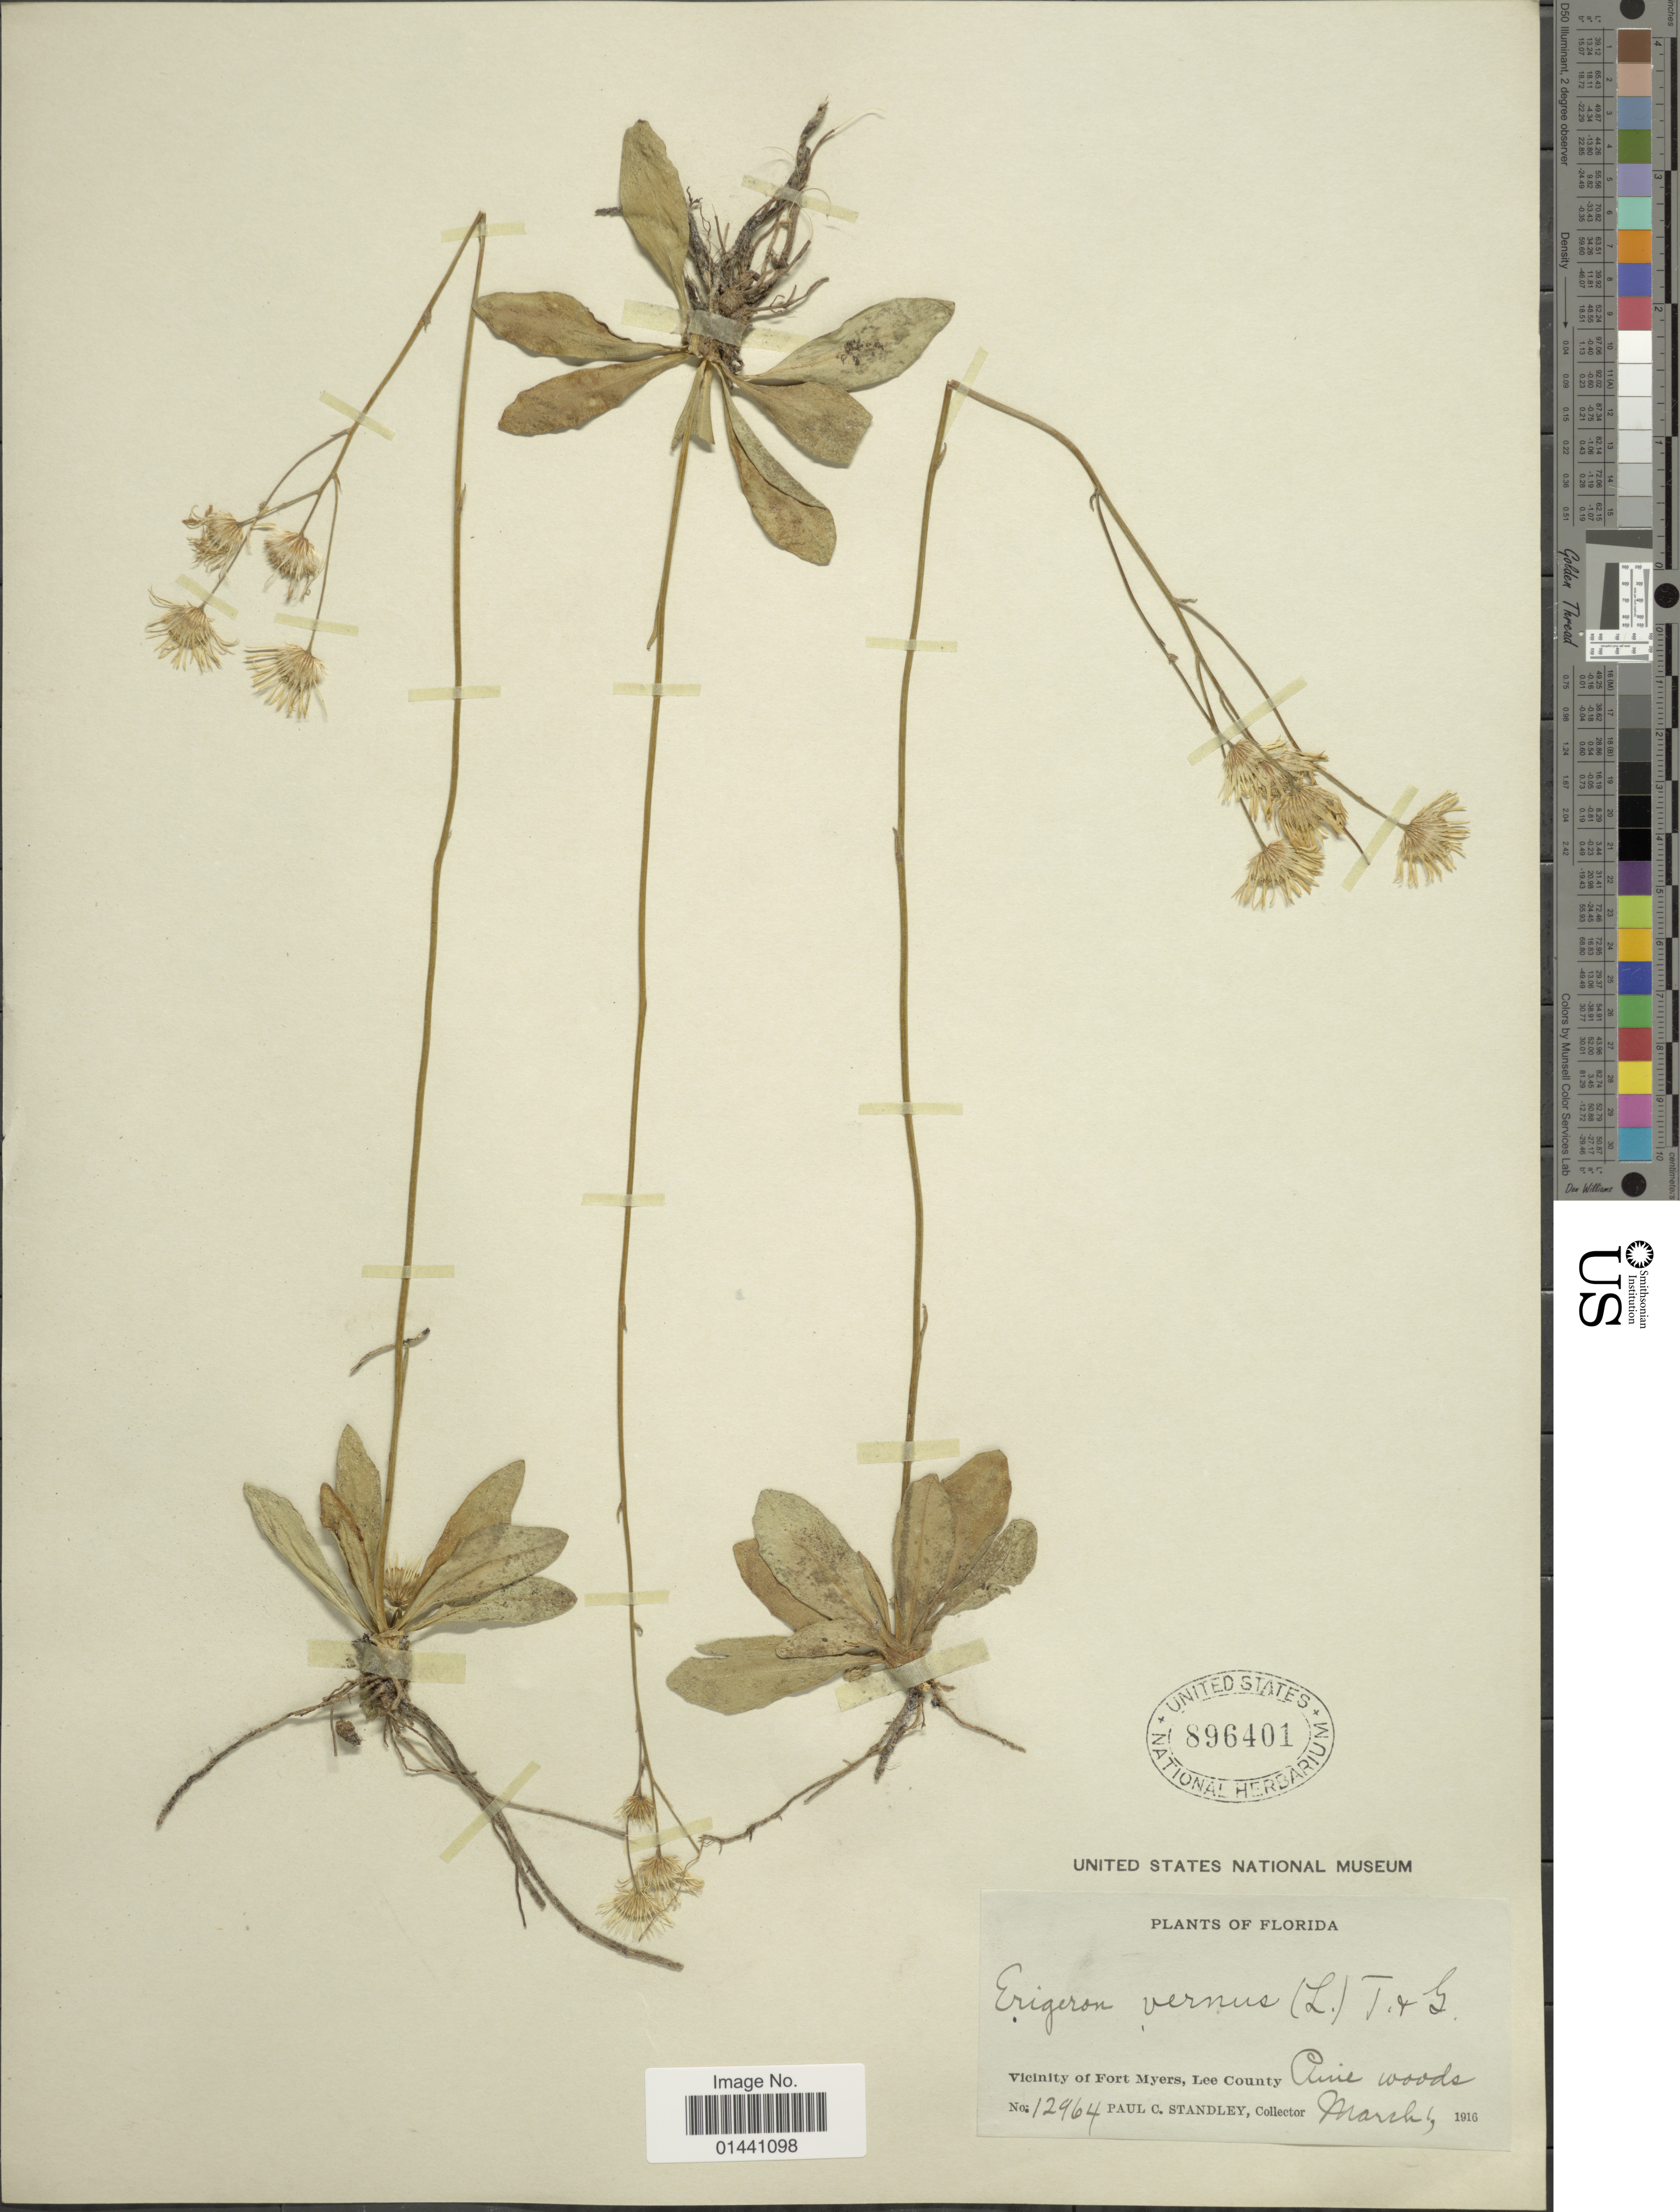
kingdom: Plantae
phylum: Tracheophyta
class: Magnoliopsida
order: Asterales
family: Asteraceae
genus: Erigeron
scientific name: Erigeron vernus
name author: (L.) Torr. & A. Gray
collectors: J. P. Standley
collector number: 12964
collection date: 1916-03-01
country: United States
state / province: Florida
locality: Vicinity of Fort Myers, Lee County, Pine woods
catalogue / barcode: US 896401